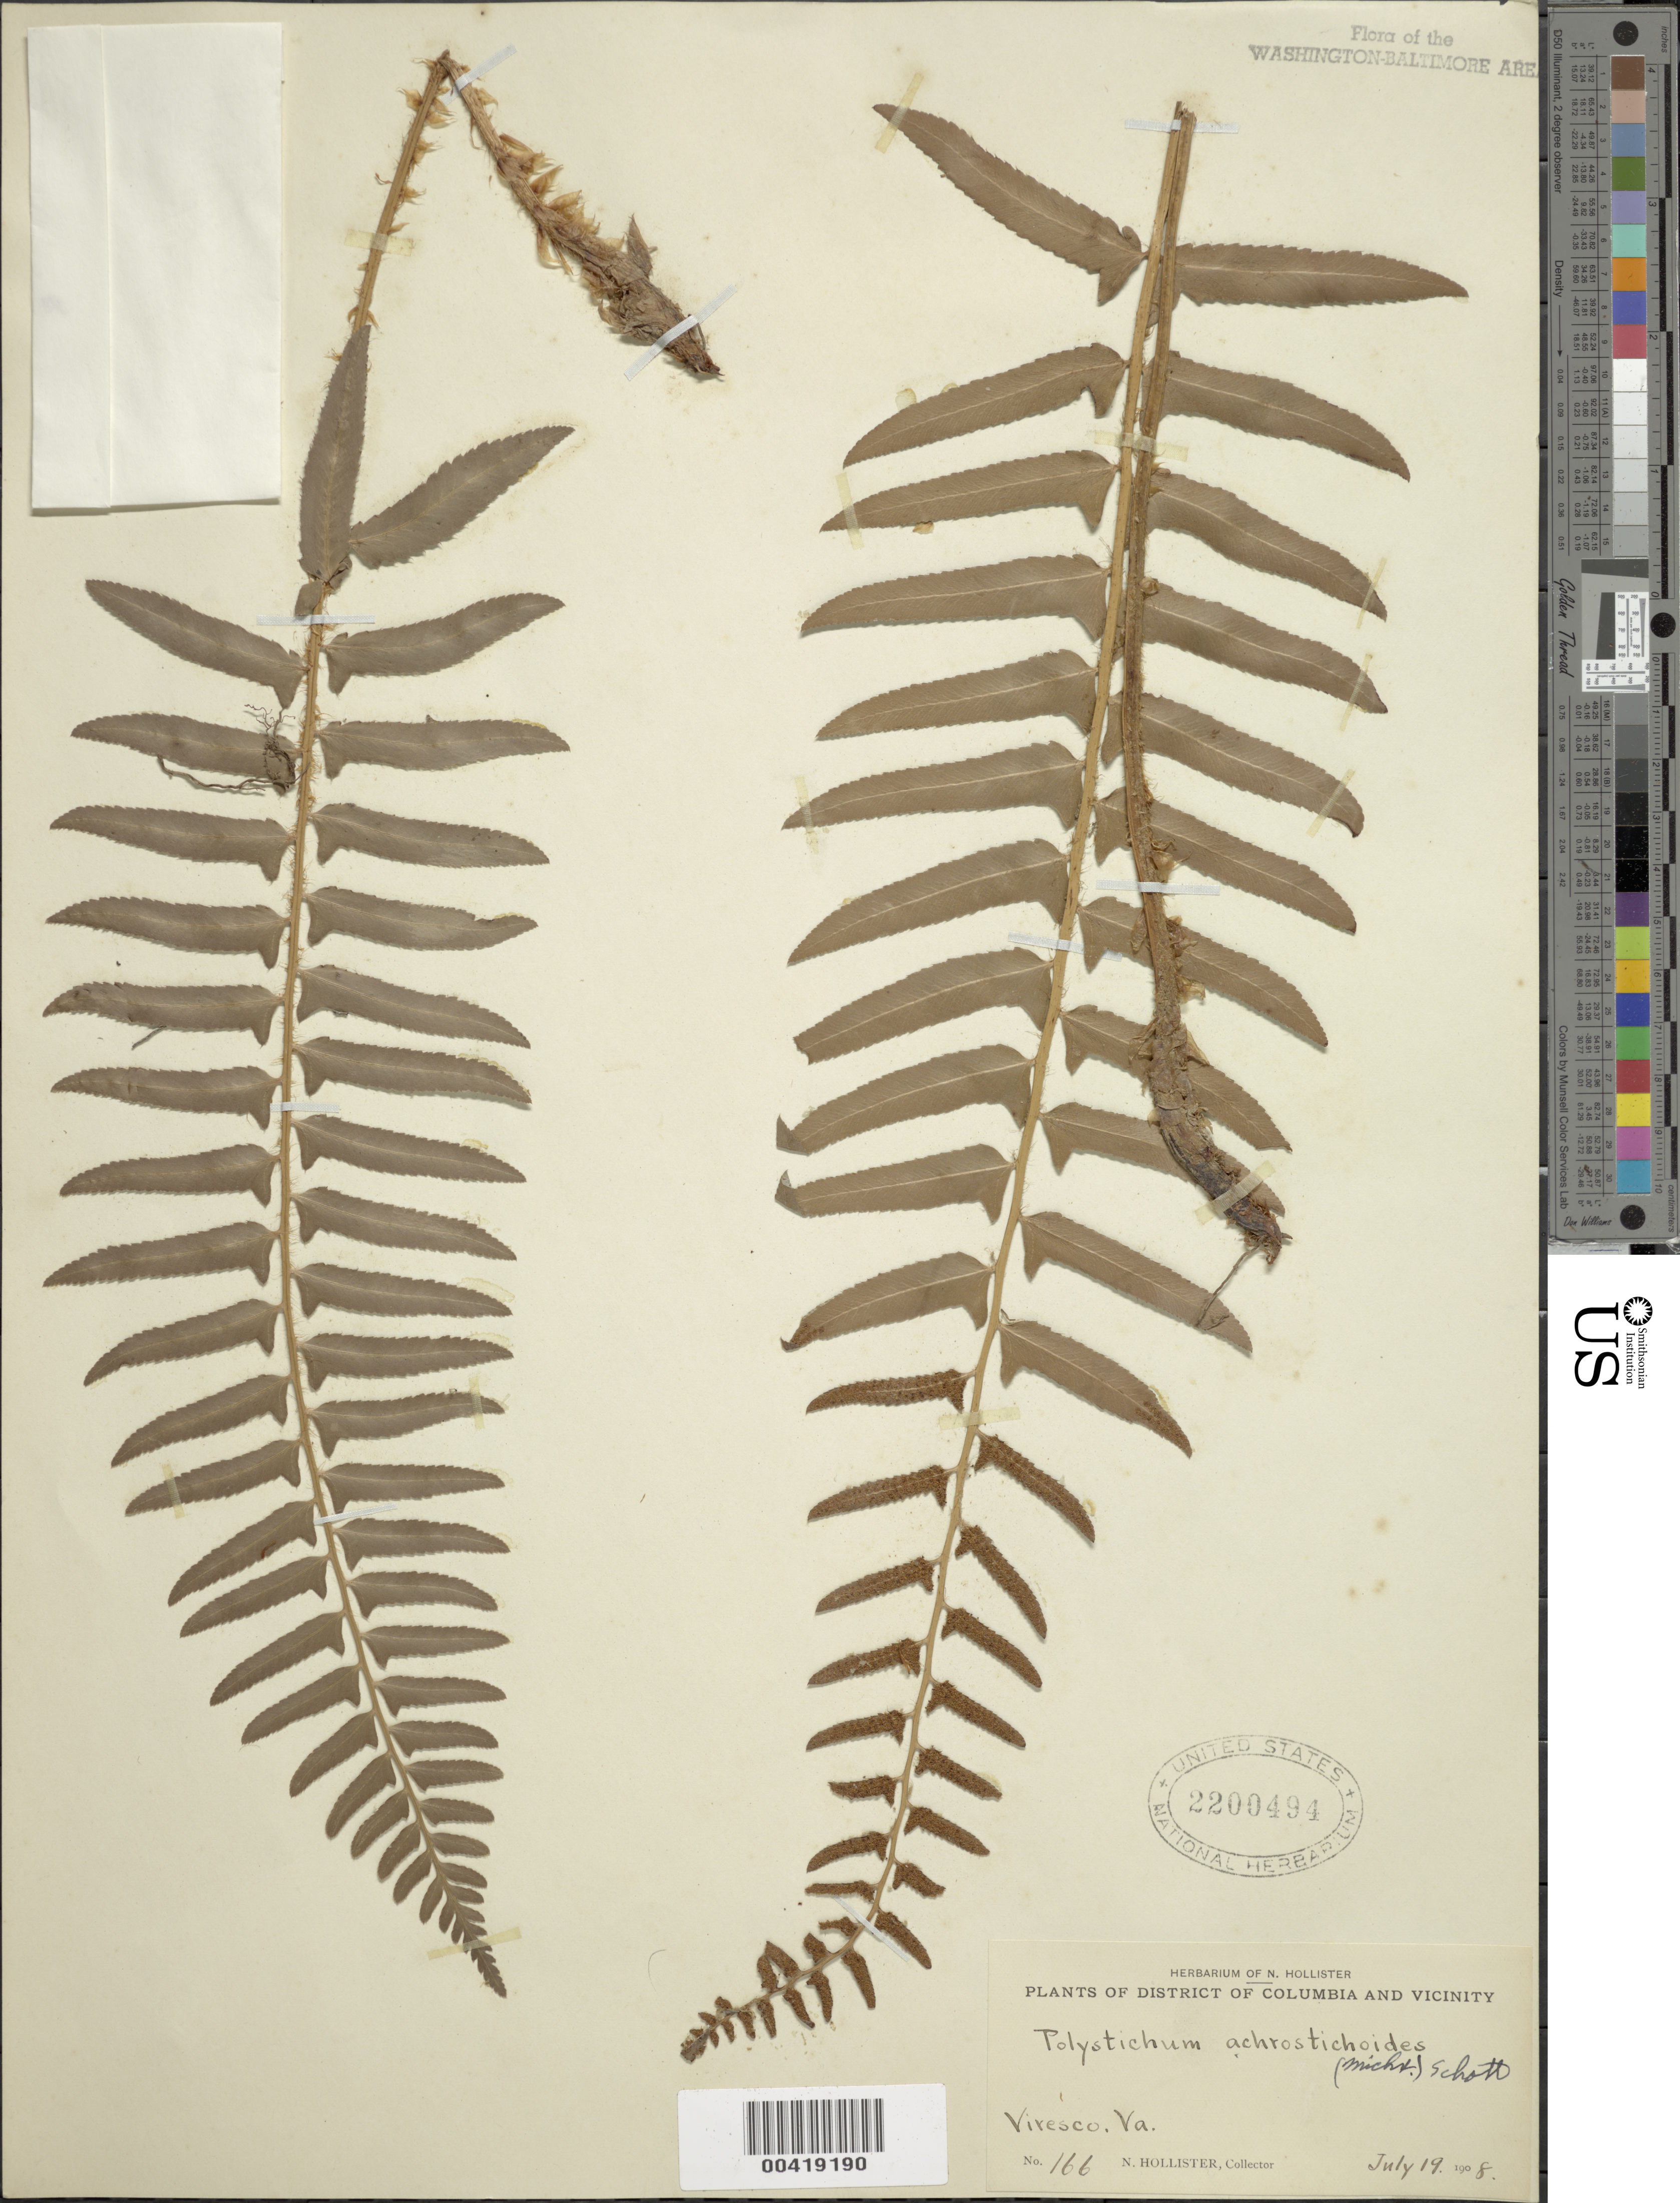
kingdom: Plantae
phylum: Tracheophyta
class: Polypodiopsida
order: Polypodiales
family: Dryopteridaceae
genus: Polystichum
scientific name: Polystichum acrostichoides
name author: (Michx.) Schott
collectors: N. Hollister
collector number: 166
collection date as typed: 19 Jul 1908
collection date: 1908-07-19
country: United States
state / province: Virginia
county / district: Fairfax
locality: Viresco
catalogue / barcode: US 2200494